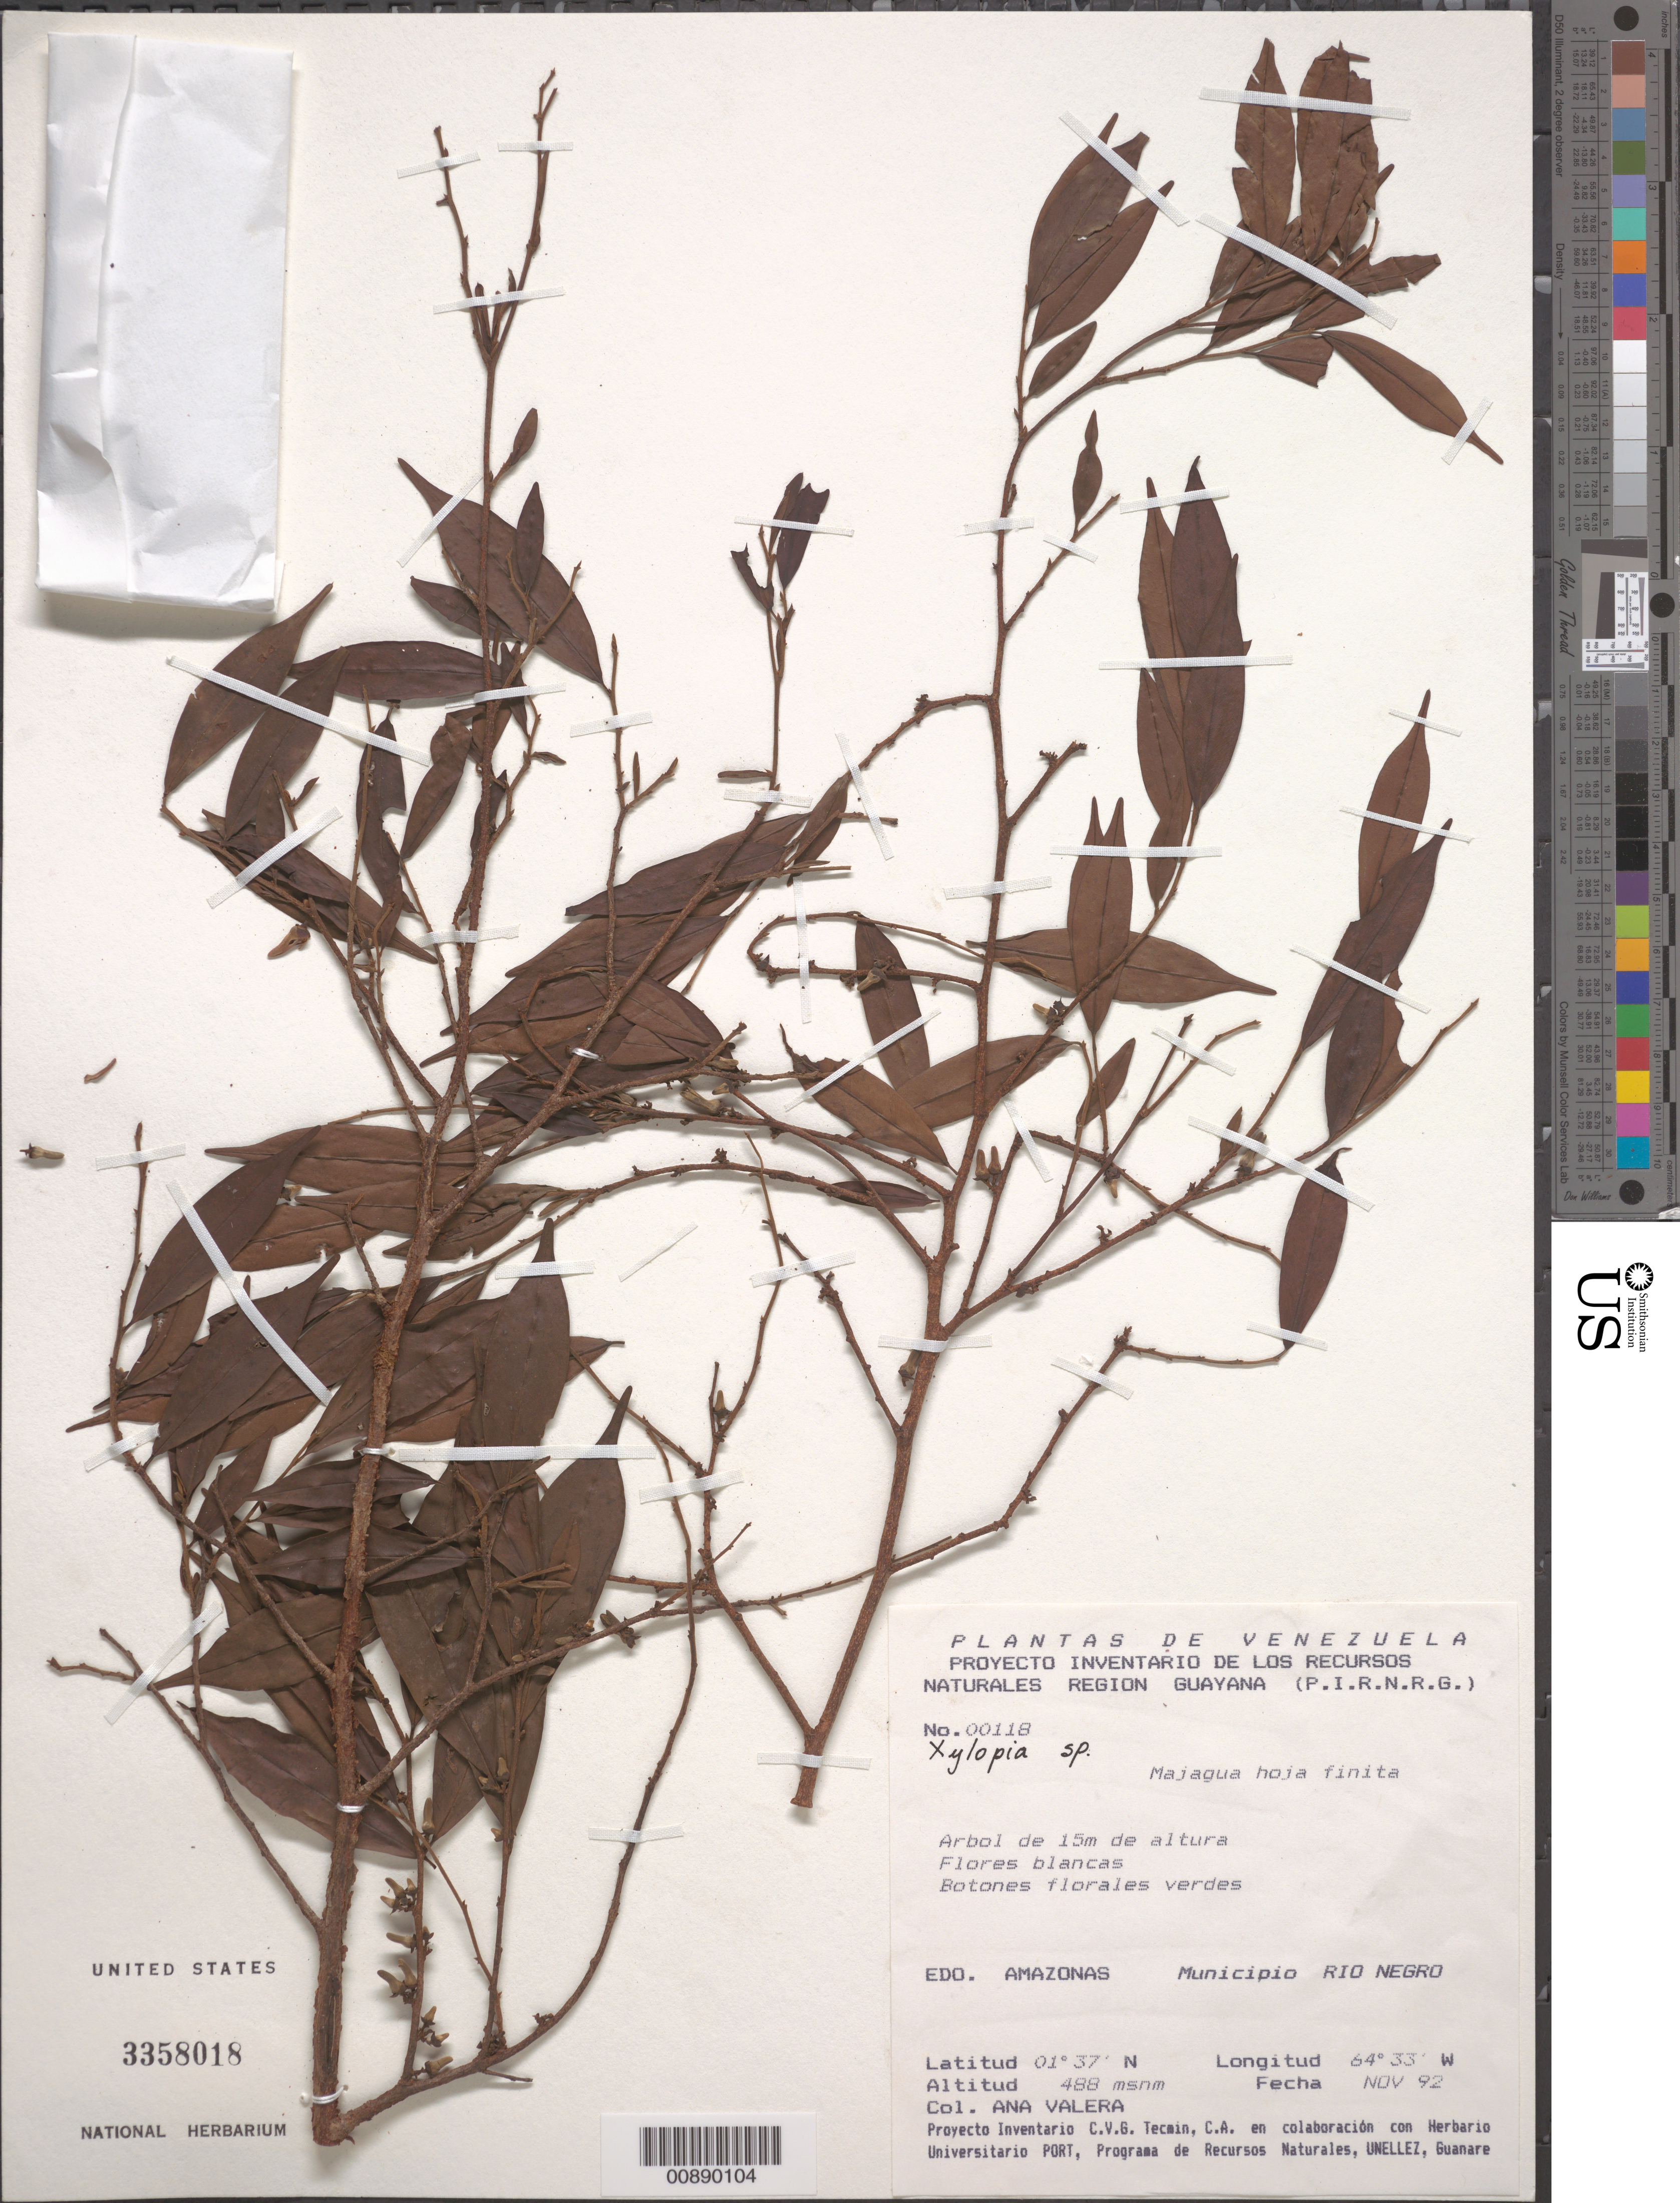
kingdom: Plantae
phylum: Tracheophyta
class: Magnoliopsida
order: Magnoliales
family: Annonaceae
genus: Xylopia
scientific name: Xylopia sp.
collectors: A. Valera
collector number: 118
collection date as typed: Nov-92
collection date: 1992-11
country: Venezuela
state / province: Amazonas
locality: Mun. Río Negro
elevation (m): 488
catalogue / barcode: US 3358018